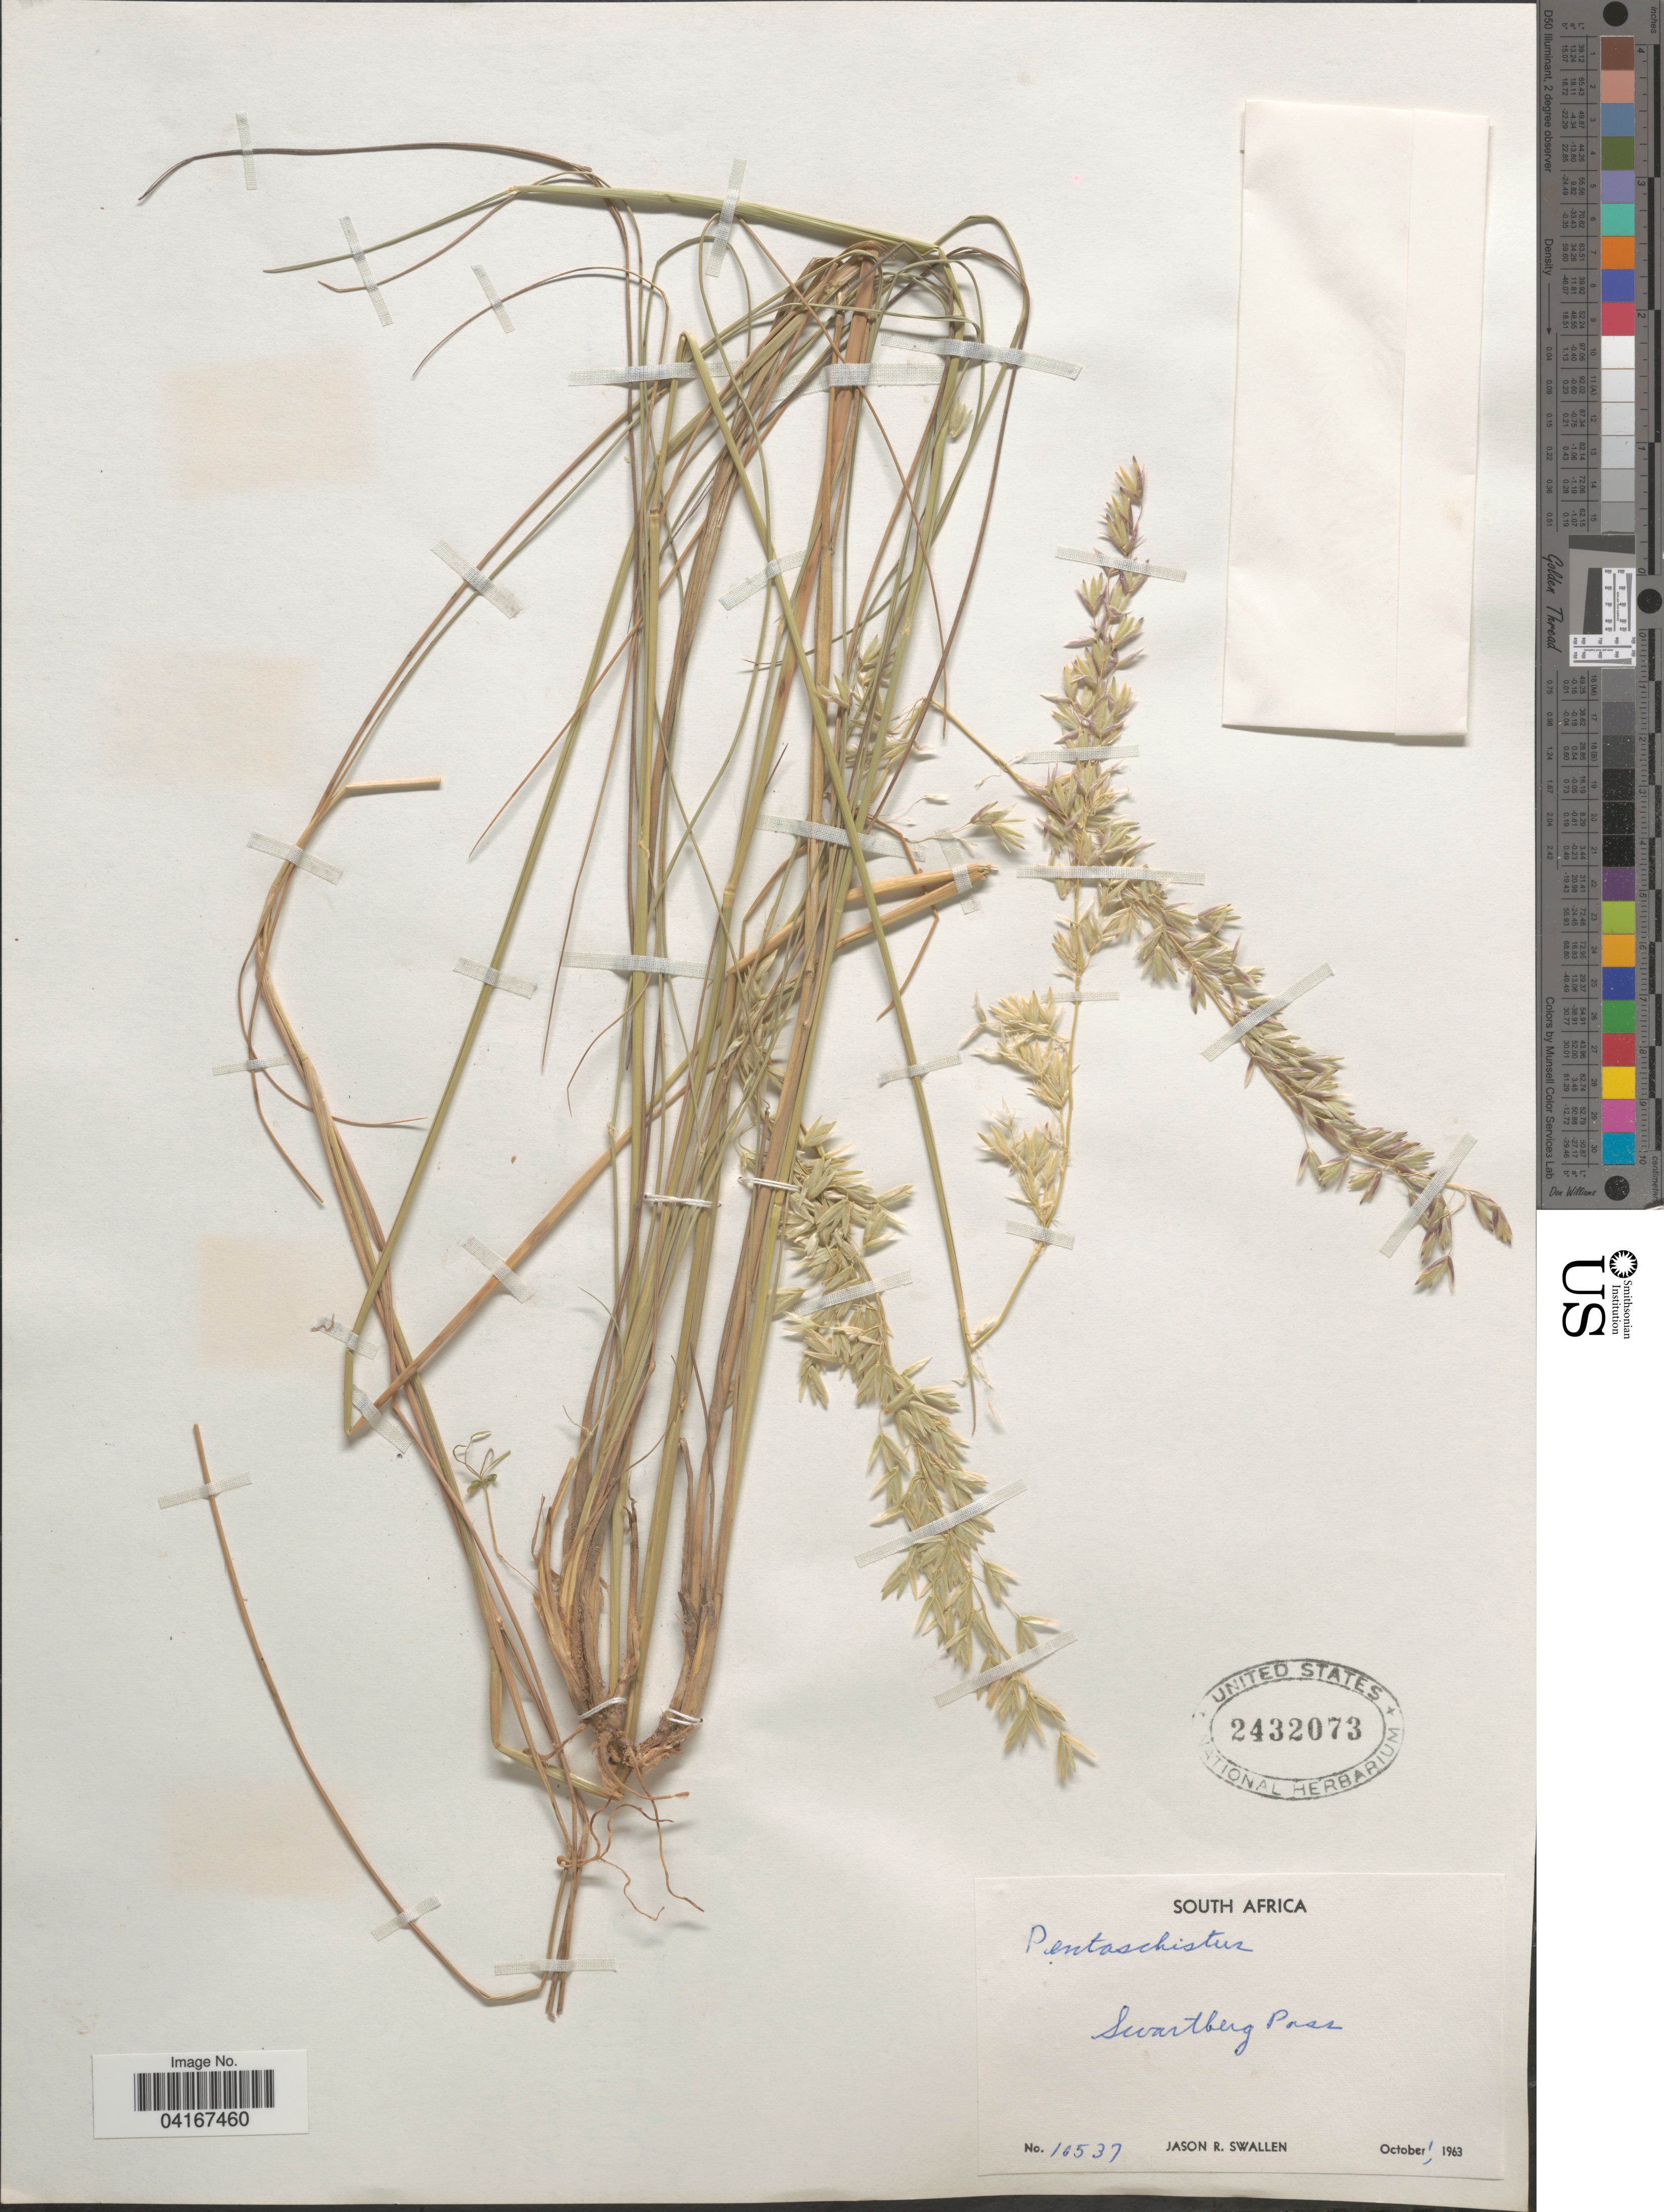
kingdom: Plantae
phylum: Tracheophyta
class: Liliopsida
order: Poales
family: Poaceae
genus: Ehrharta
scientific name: Ehrharta sp.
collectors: J. R. Swallen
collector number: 10537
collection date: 1963-10-01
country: South Africa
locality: Swartberg Pass.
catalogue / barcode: US 2432073